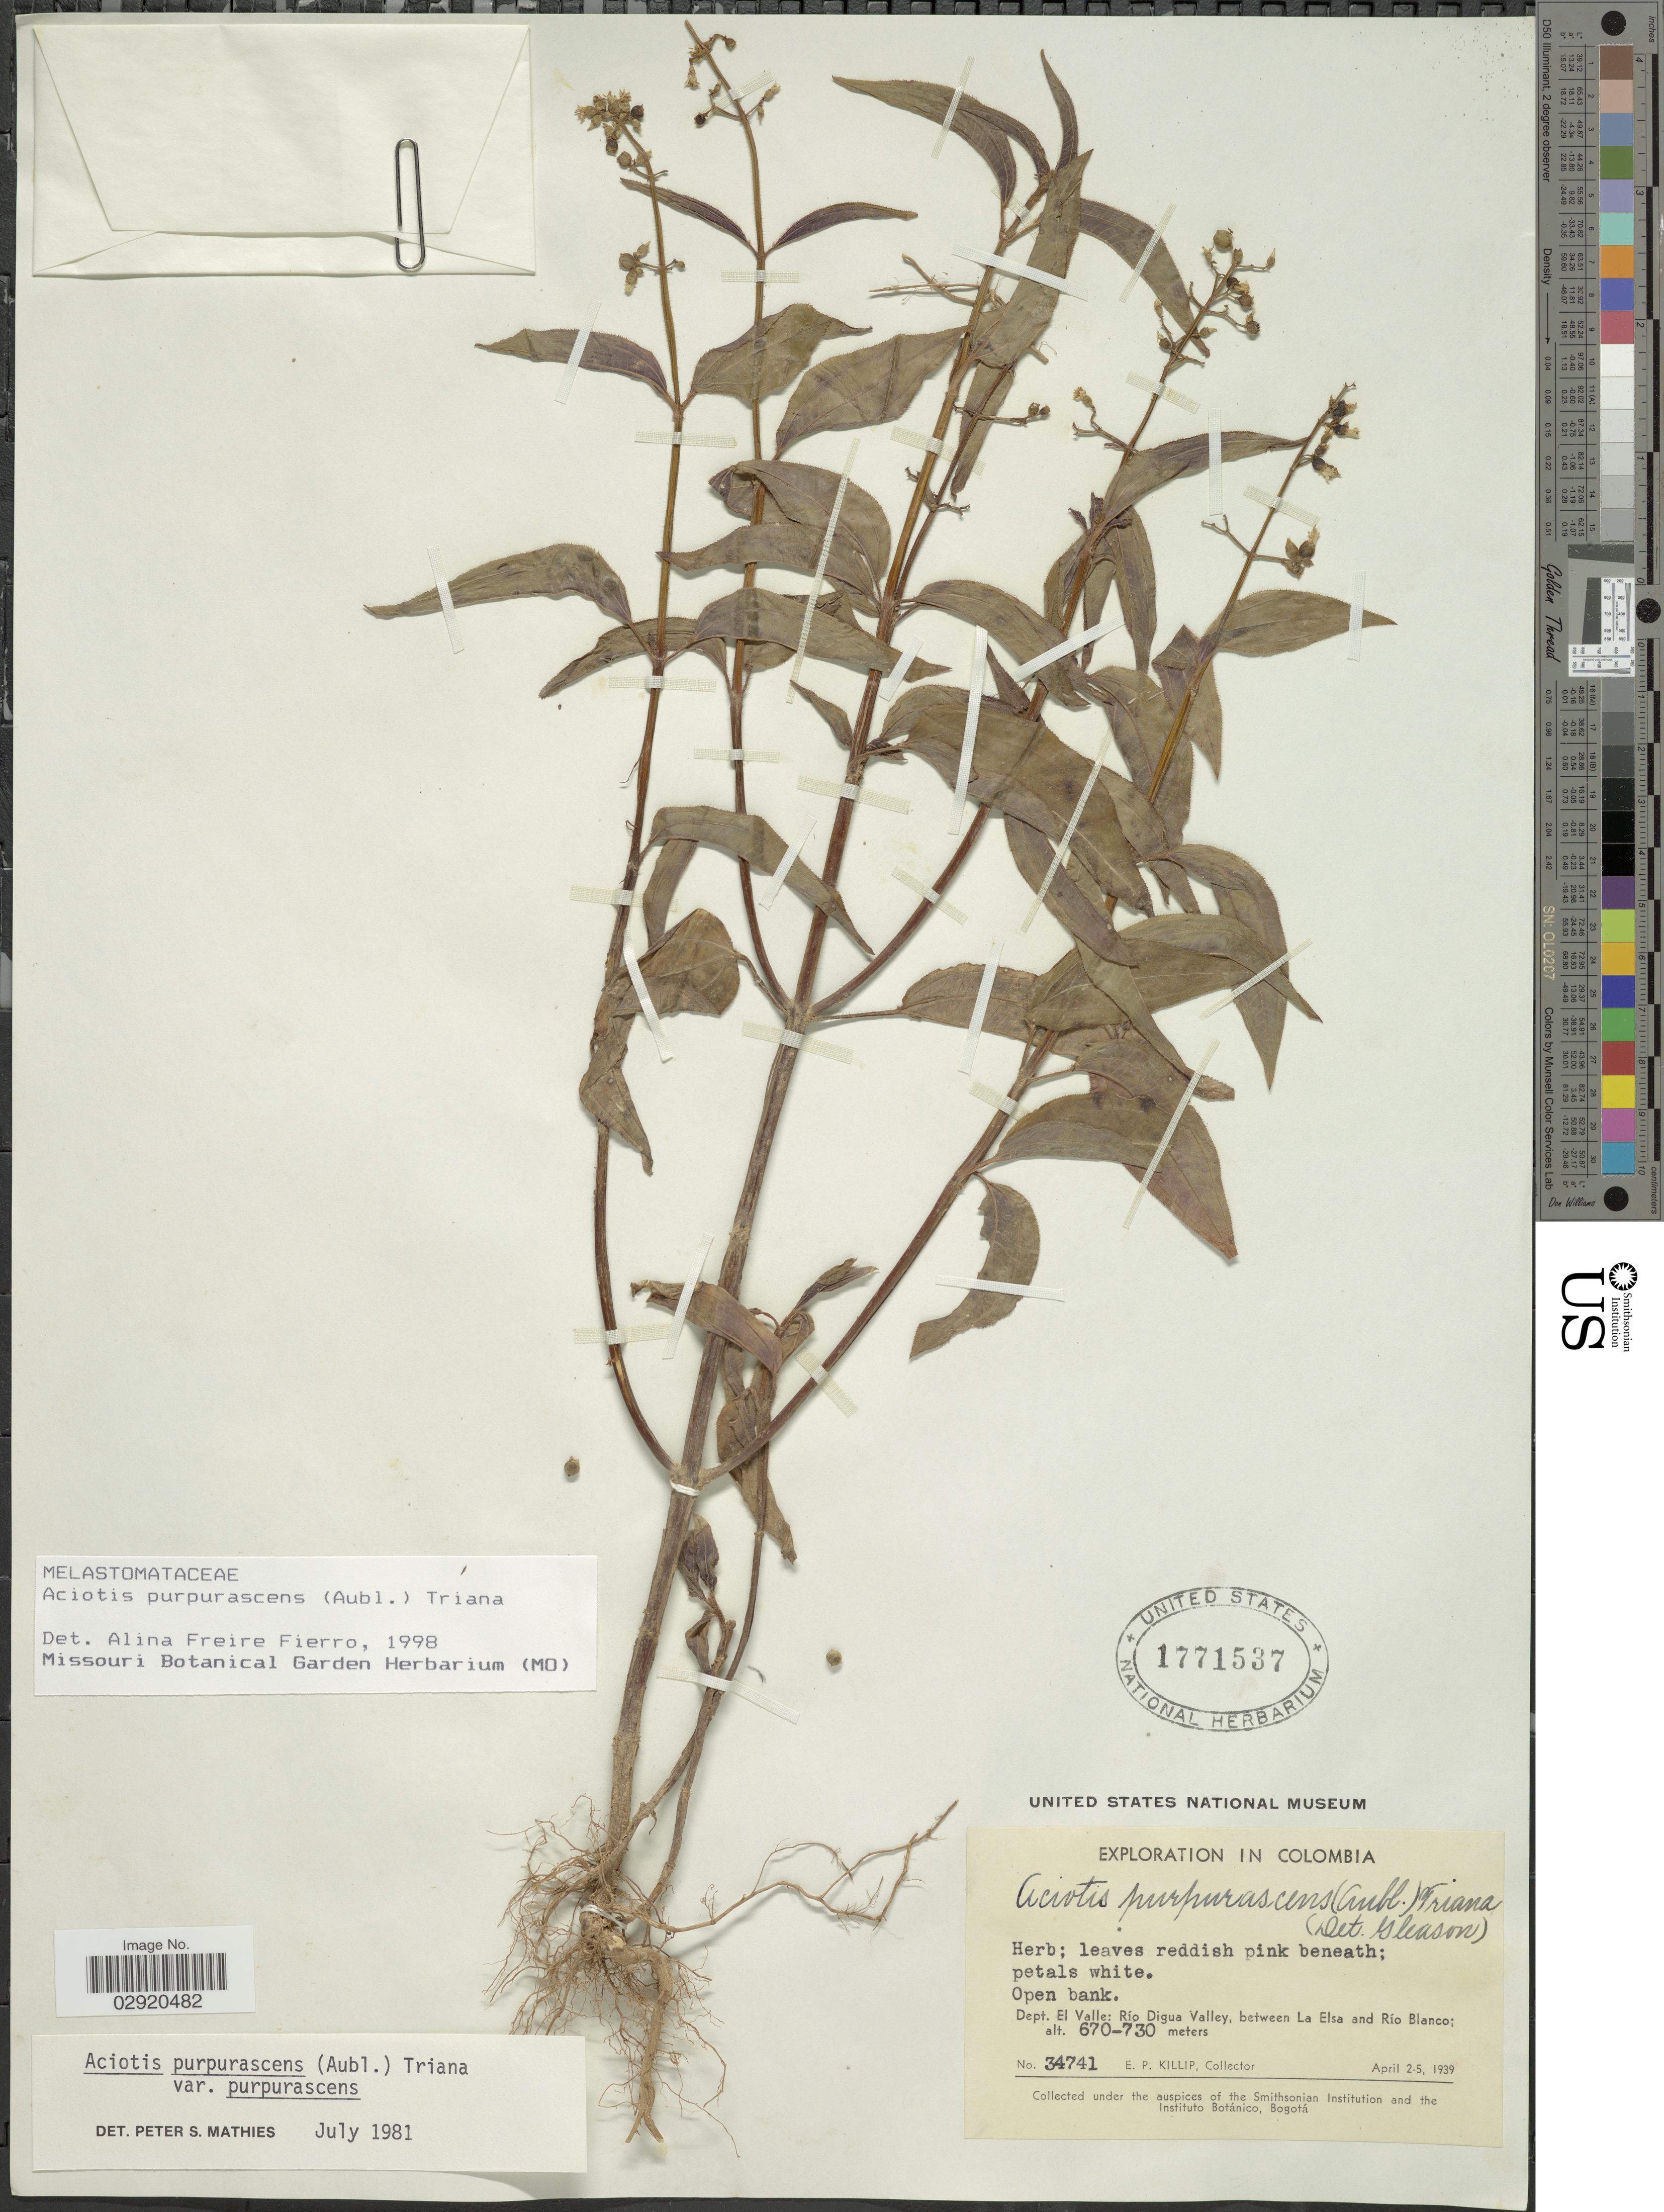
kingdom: Plantae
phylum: Tracheophyta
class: Magnoliopsida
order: Myrtales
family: Melastomataceae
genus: Aciotis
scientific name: Aciotis purpurascens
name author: (Aubl.) Triana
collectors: E. P. Killip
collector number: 34741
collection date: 1939-04-02/1939-04-05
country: Colombia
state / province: Valle del Cauca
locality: Dept. El Valle: Río Digua Valley, between La Elsa and Río Blanco.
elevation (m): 670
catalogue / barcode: US 1771537